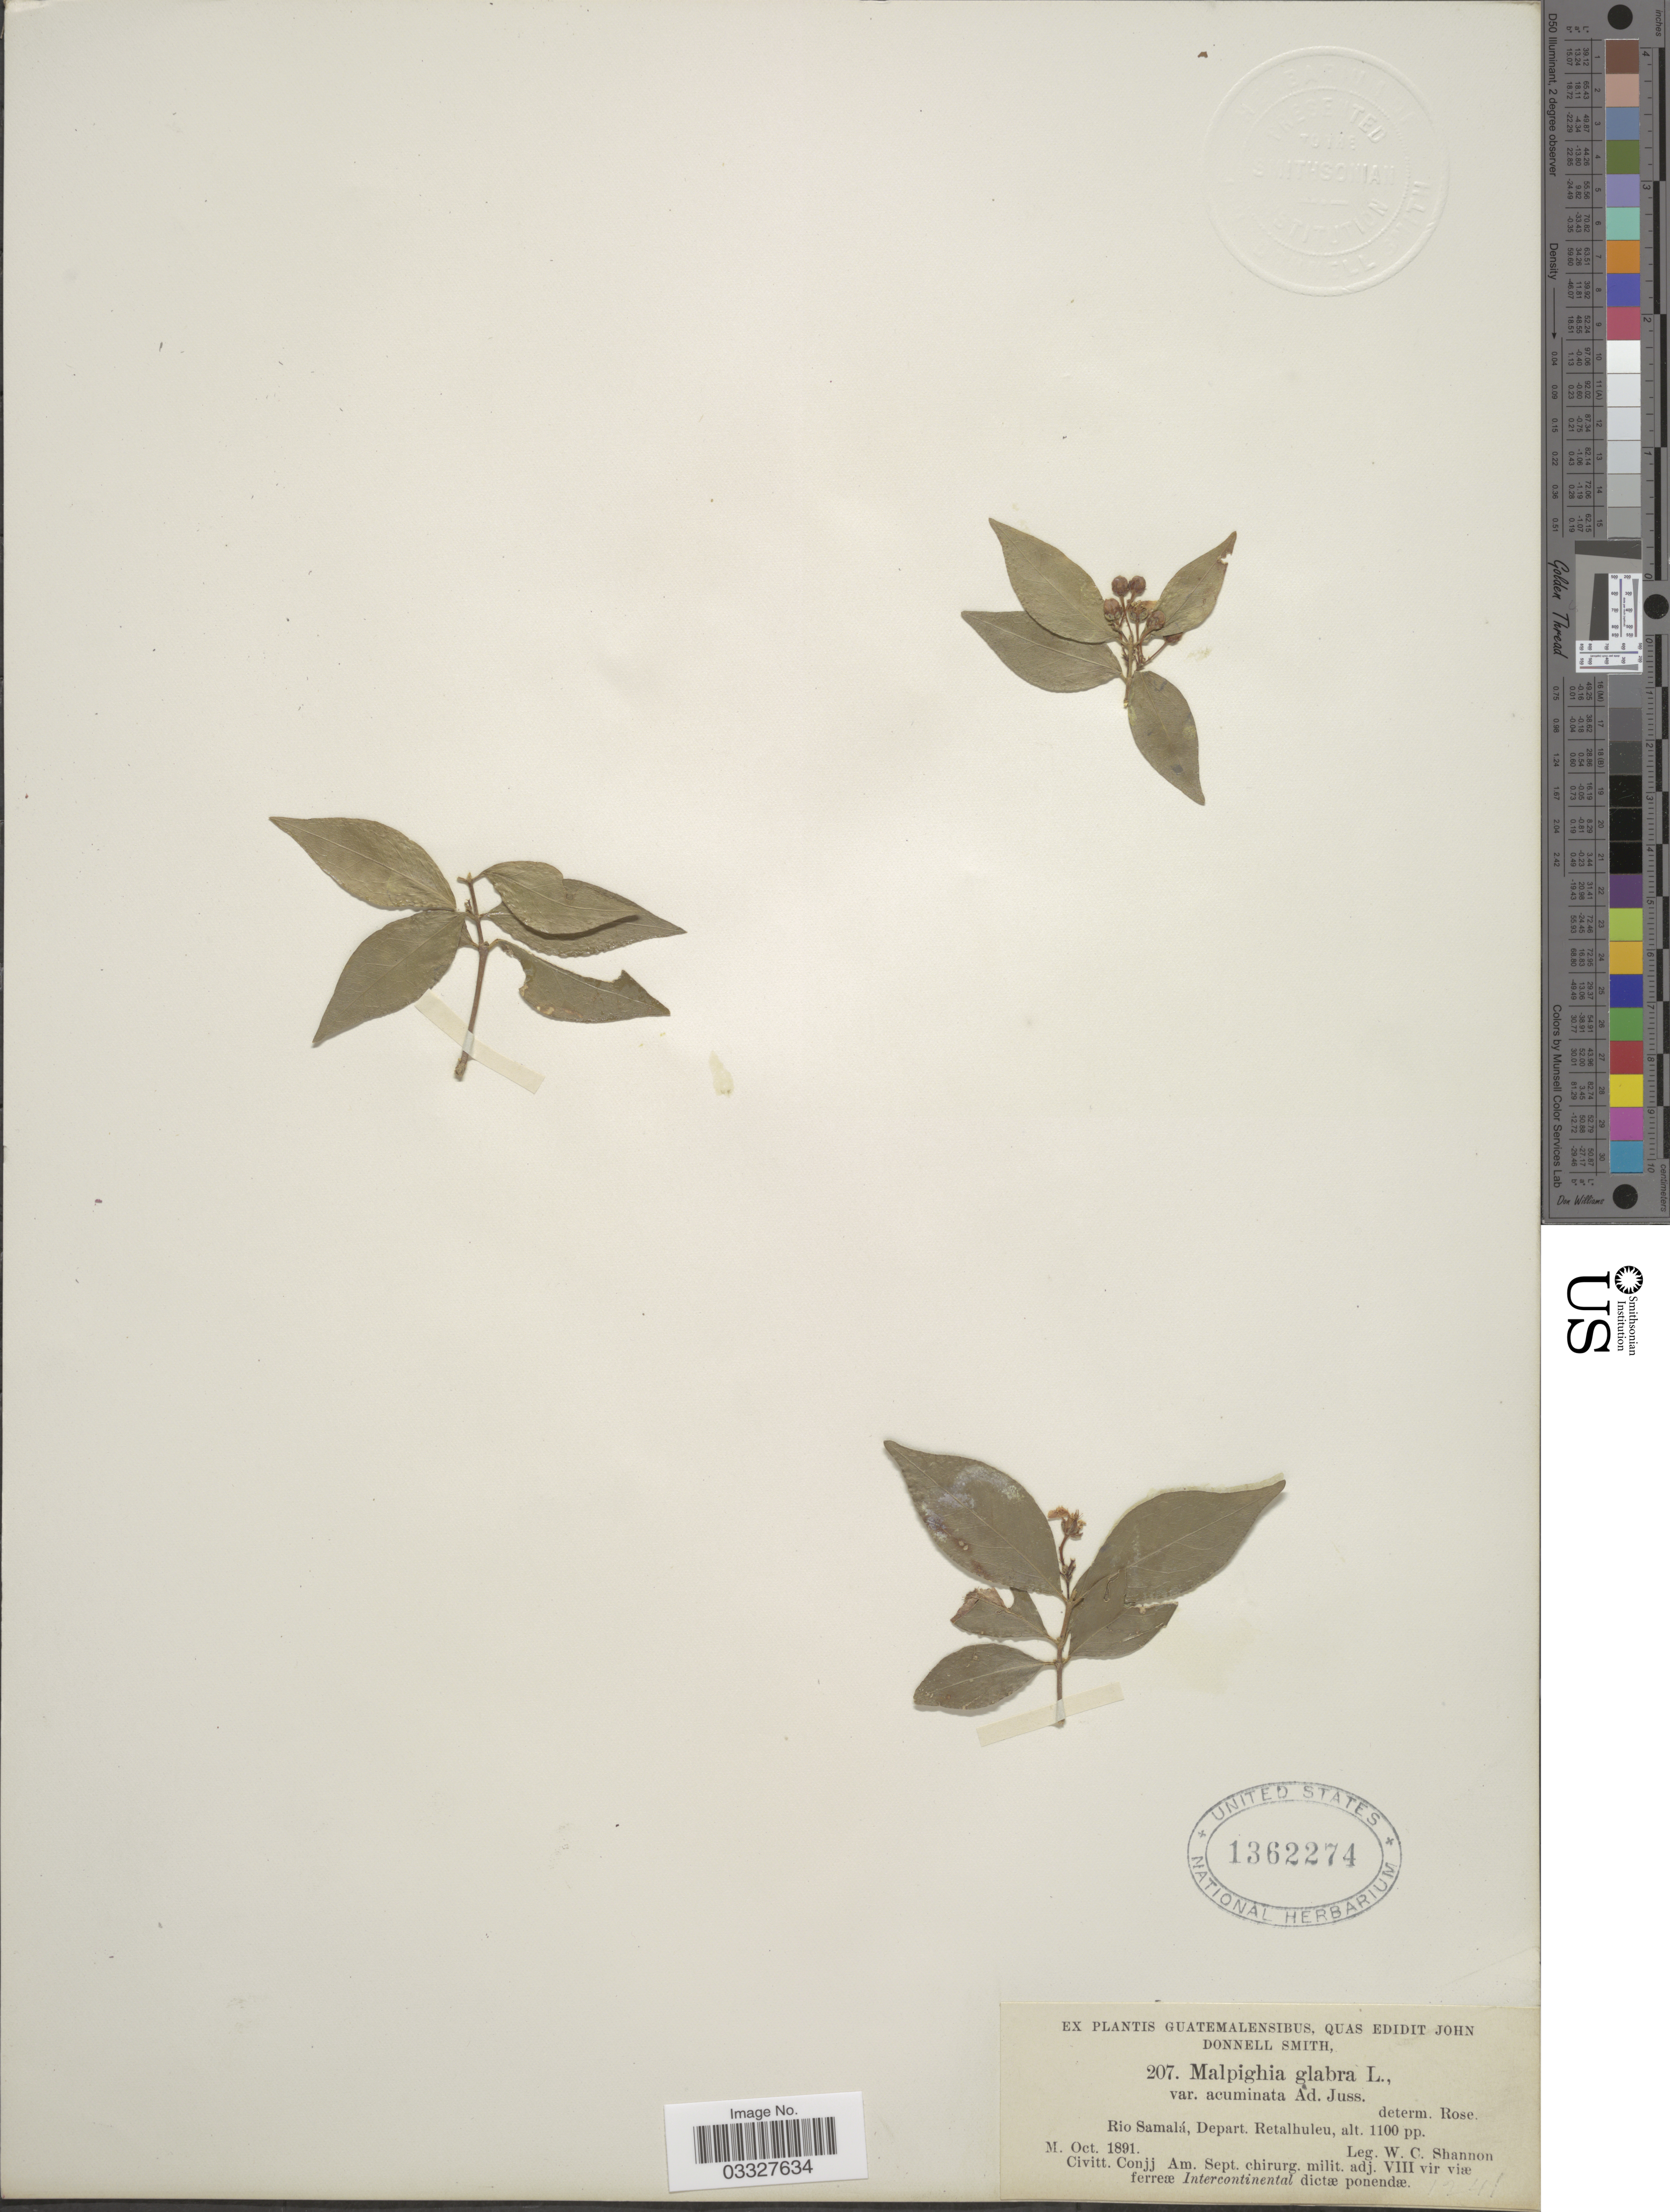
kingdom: Plantae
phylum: Tracheophyta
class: Magnoliopsida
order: Malpighiales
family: Malpighiaceae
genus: Malpighia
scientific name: Malpighia glabra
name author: L.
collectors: W. C. Shannon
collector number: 207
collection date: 1891-10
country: Guatemala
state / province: Retalhuleu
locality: Río Samalá, Depart. Retalhuleu.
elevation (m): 335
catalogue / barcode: US 1362274